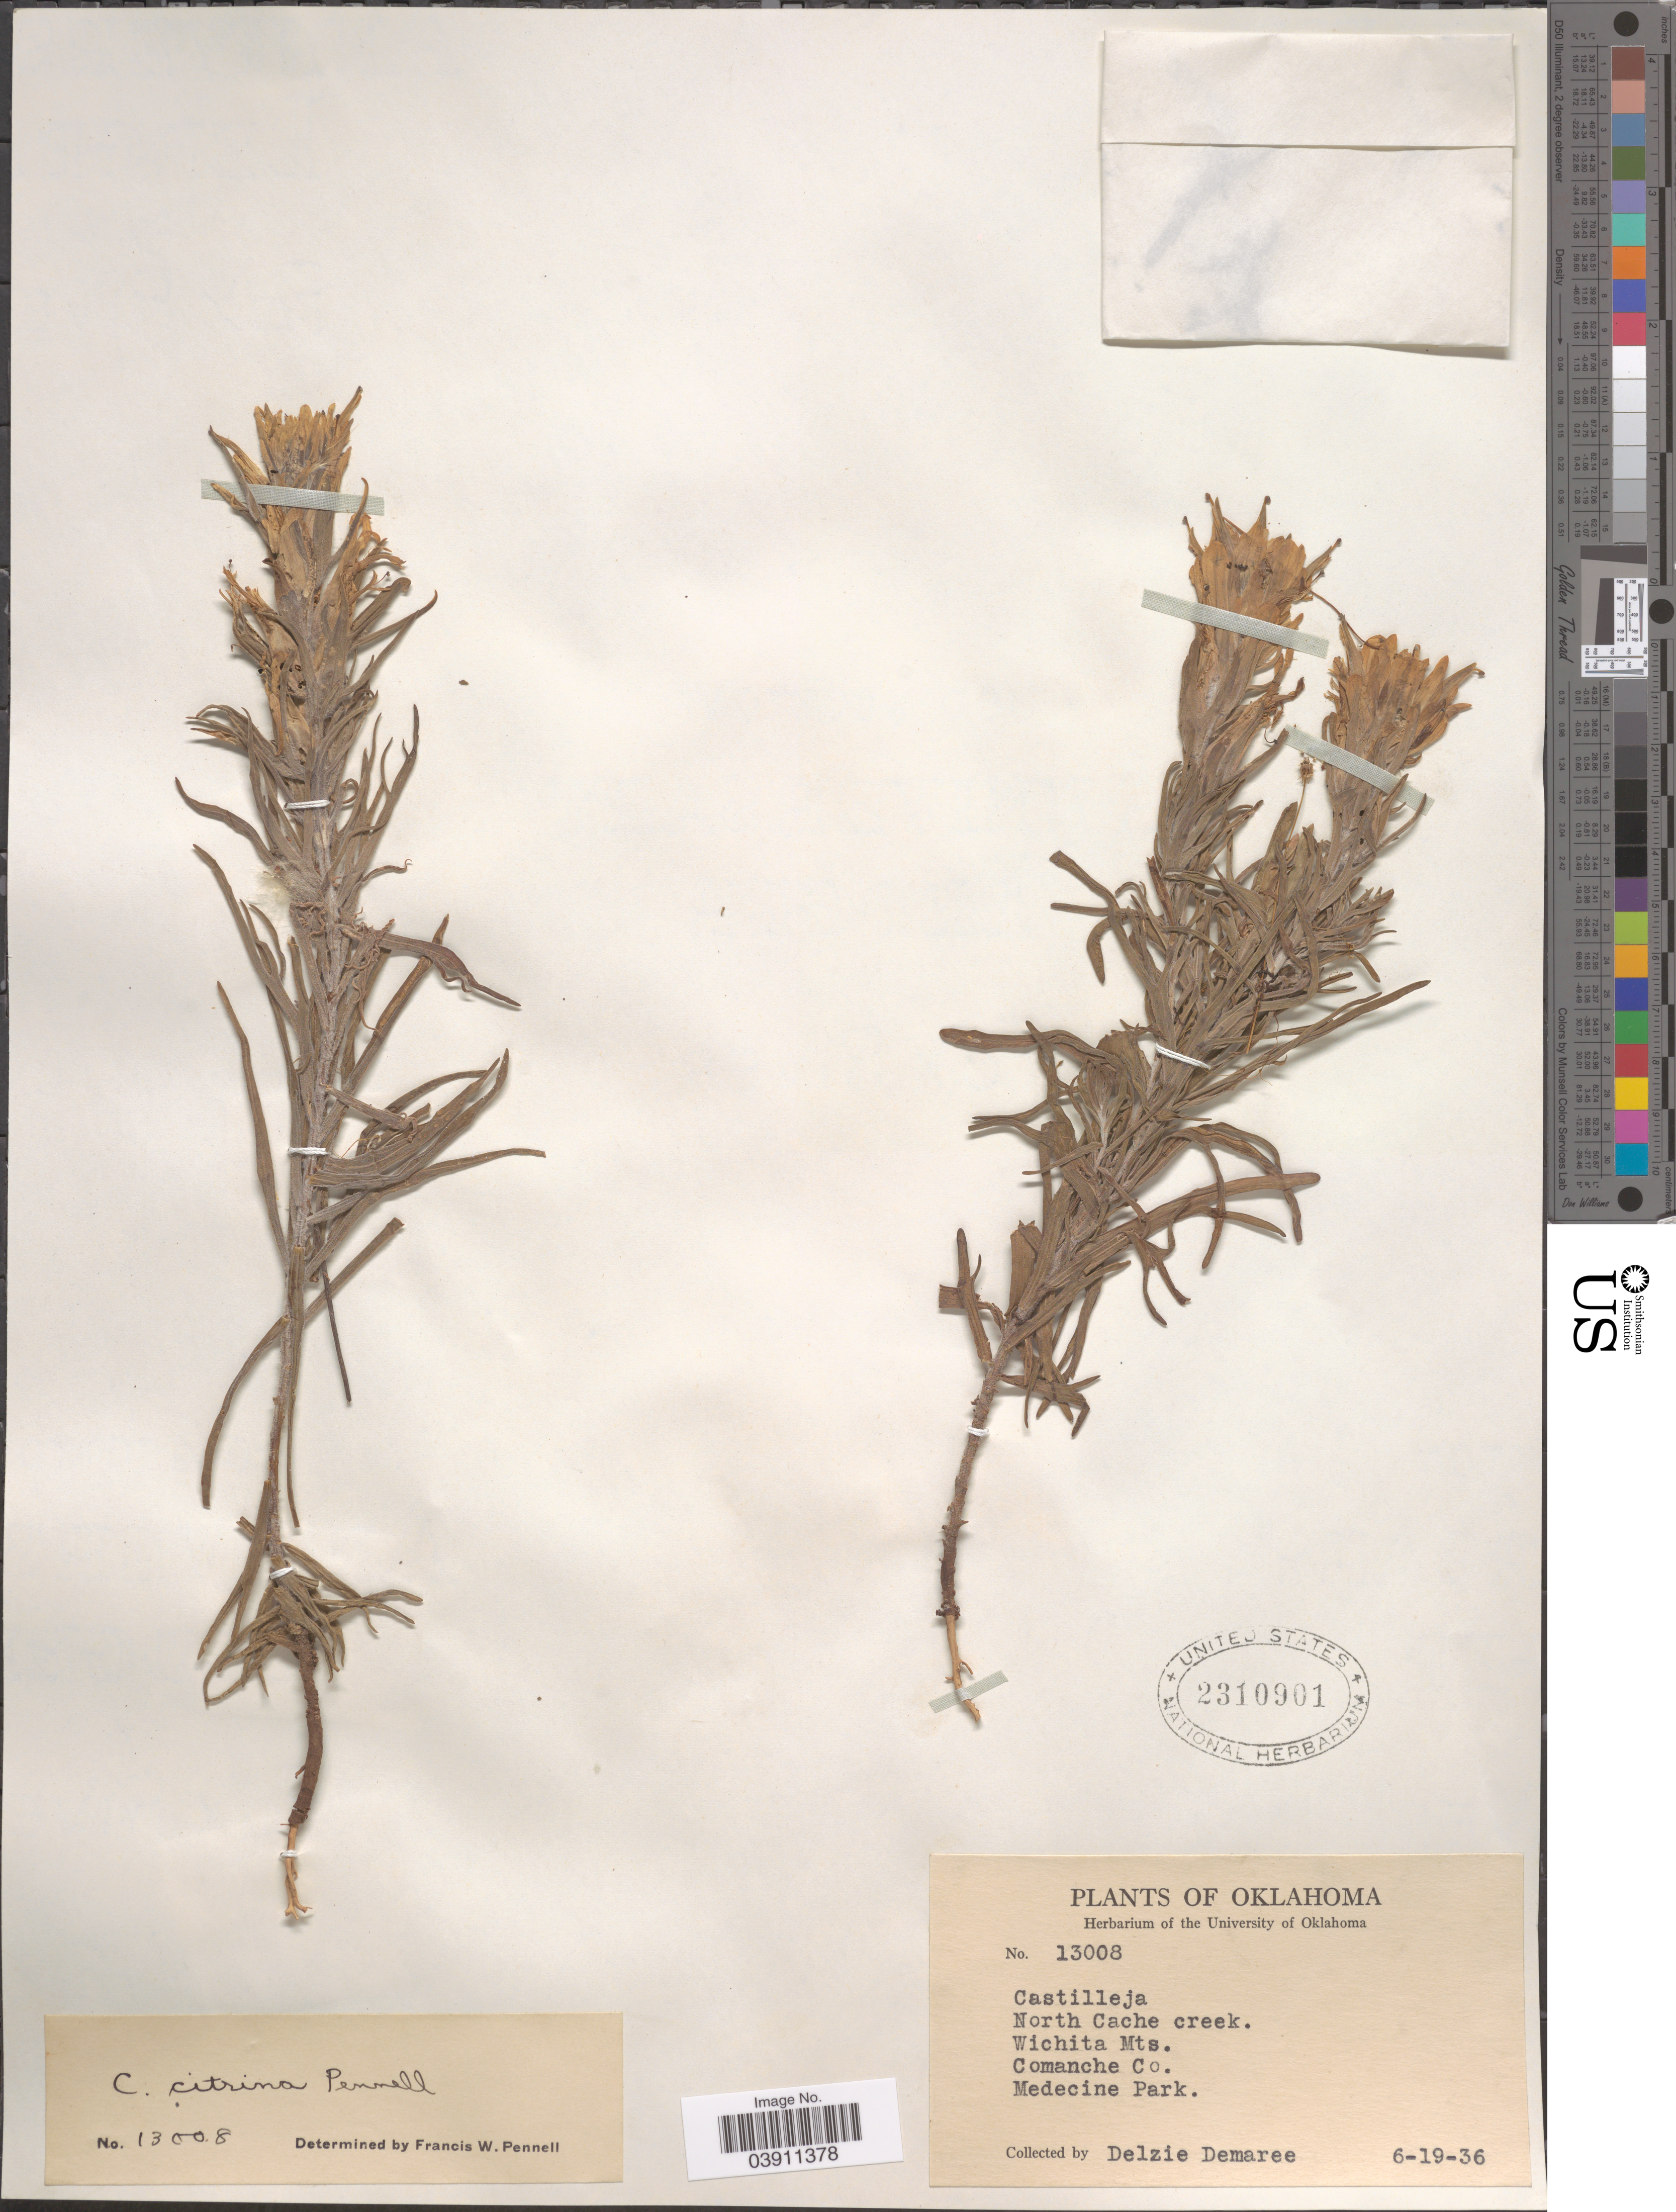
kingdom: Plantae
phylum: Tracheophyta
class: Magnoliopsida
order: Lamiales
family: Orobanchaceae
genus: Castilleja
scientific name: Castilleja citrina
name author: Pennell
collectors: D. Demaree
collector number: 13008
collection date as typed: Transcribed d/m/y: 19/6/36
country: United States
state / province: Oklahoma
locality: North Cache creek. Wichita Mts. Comanche Co. Medecine Park.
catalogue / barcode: US 2310901